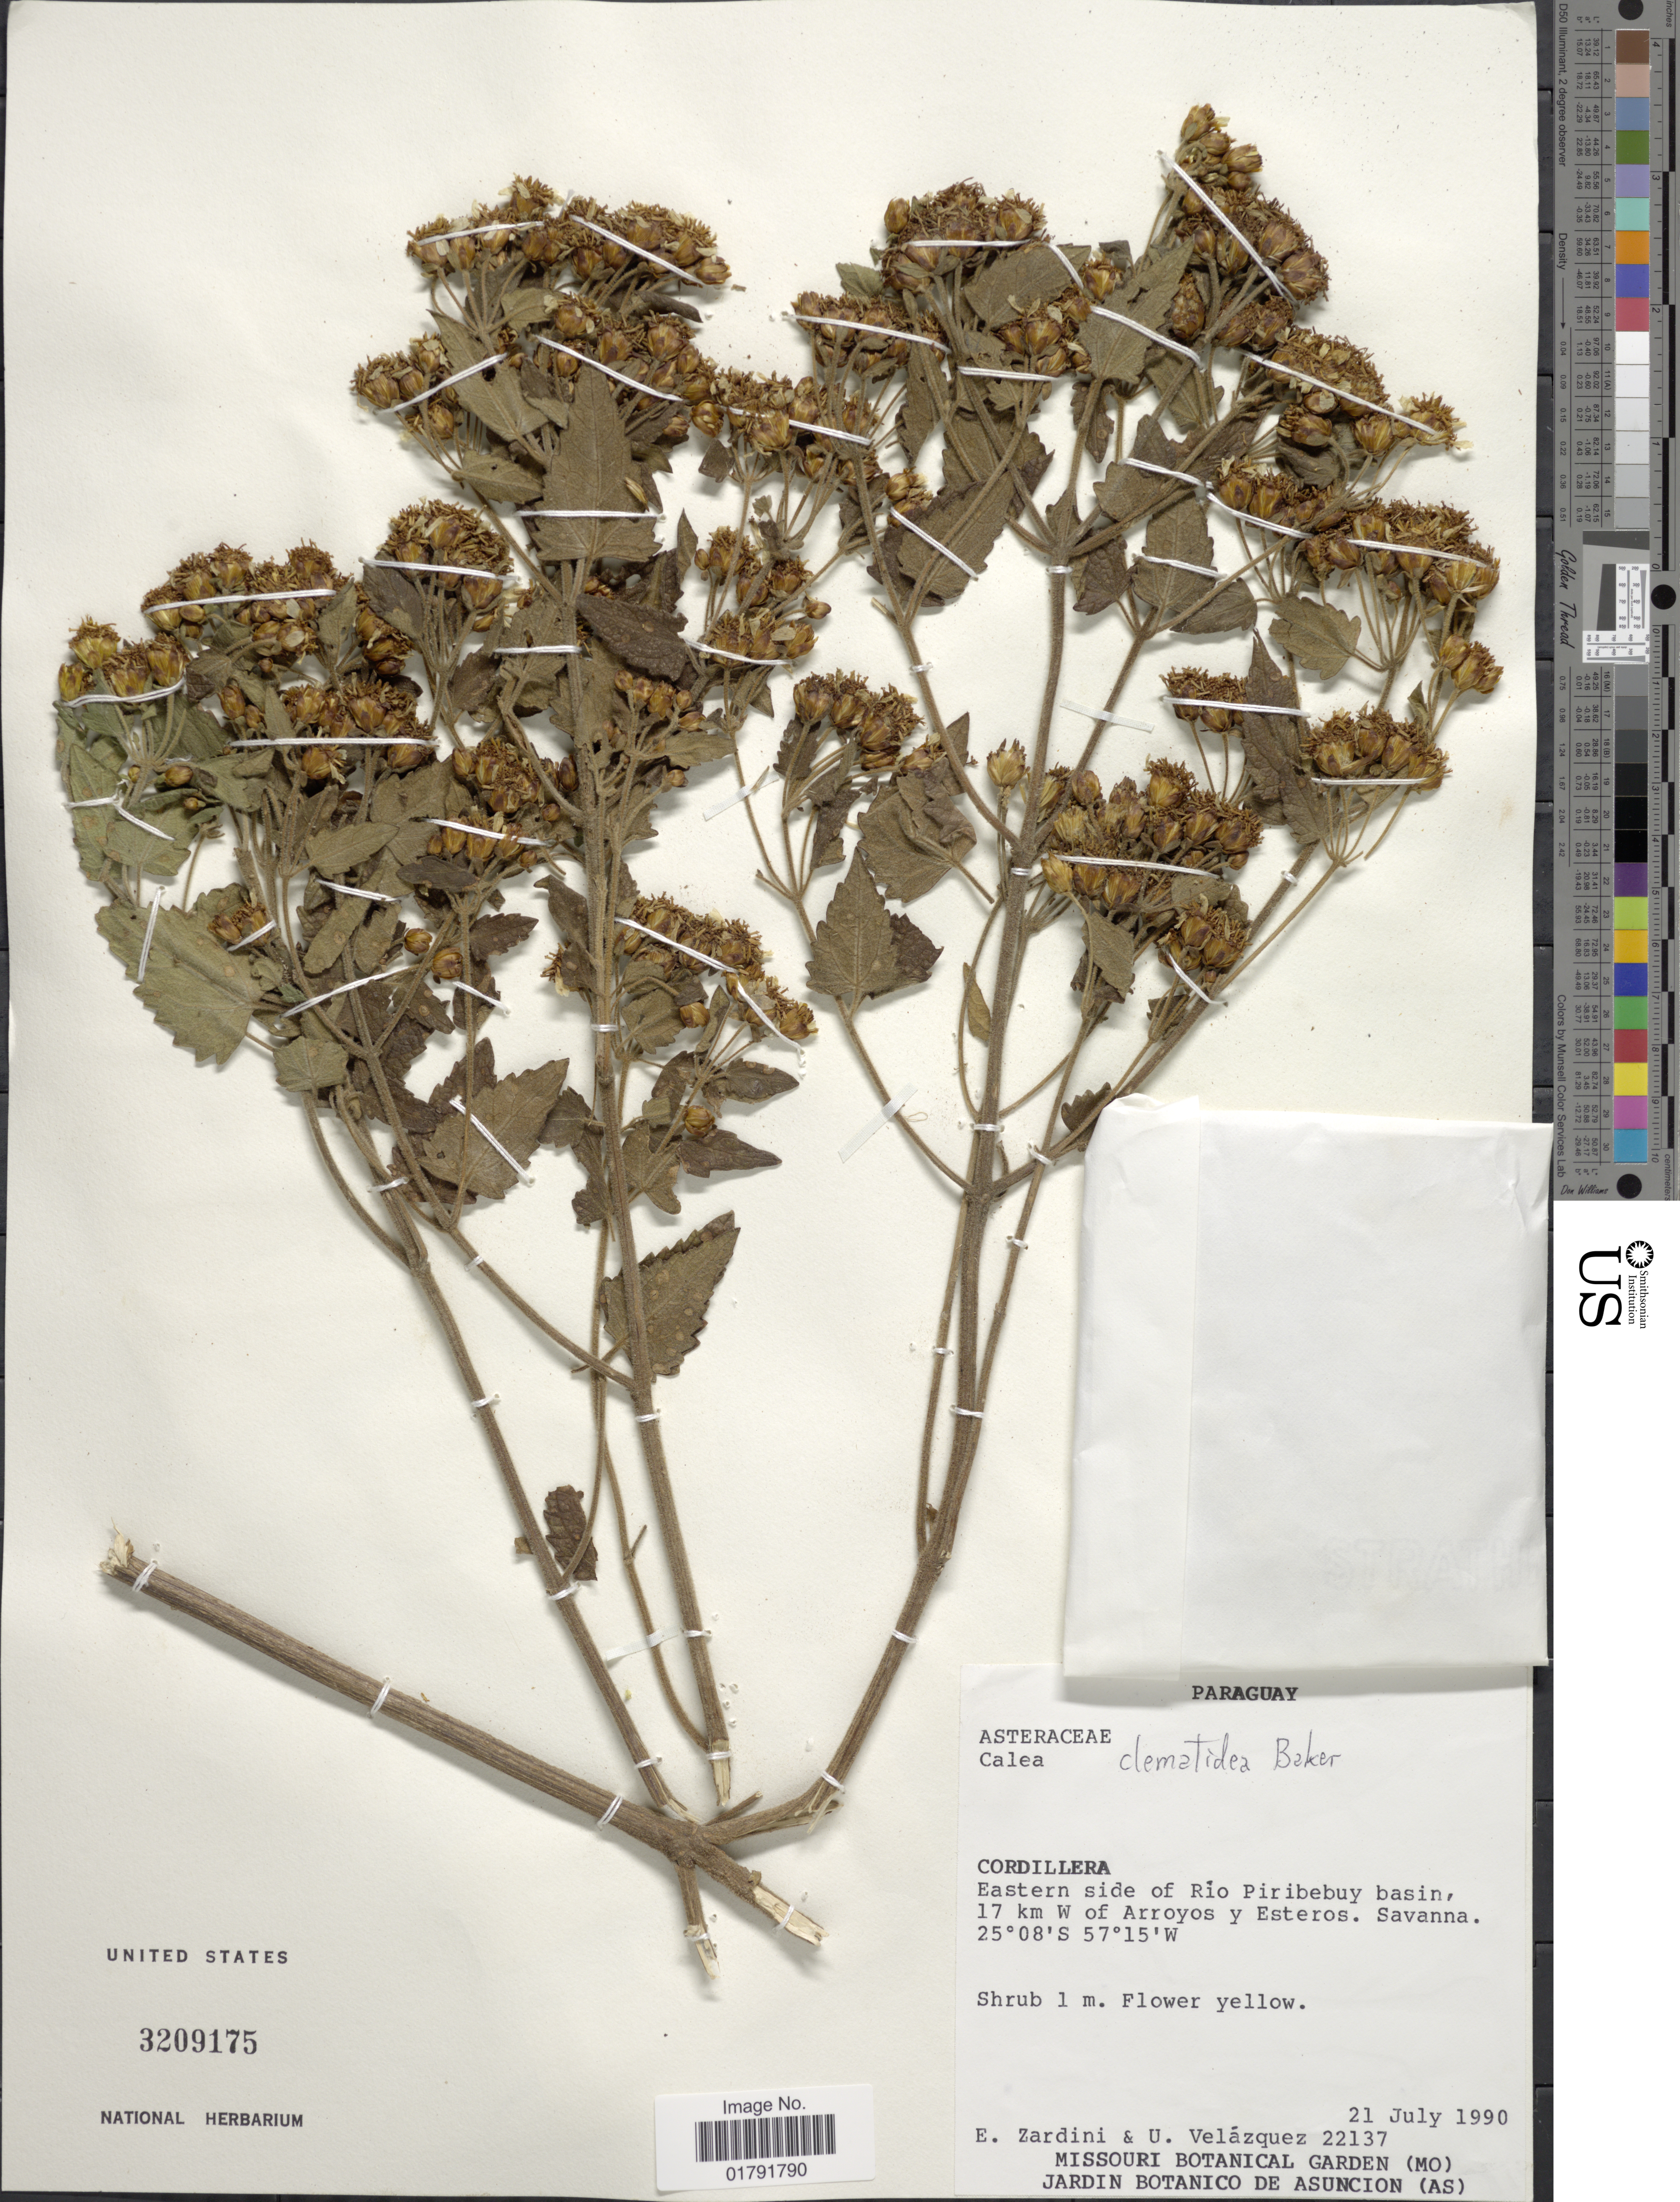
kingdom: Plantae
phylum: Tracheophyta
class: Magnoliopsida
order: Asterales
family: Asteraceae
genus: Calea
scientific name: Calea clematidea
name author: Baker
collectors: E. M. Zardini & U. Velázquez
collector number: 22137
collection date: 1990-07-21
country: Paraguay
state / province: Cordillera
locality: Eastern side of Rio Piribebuy basin, 17 km W of Arroyos y Esteros, savanna.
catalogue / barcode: US 3209175